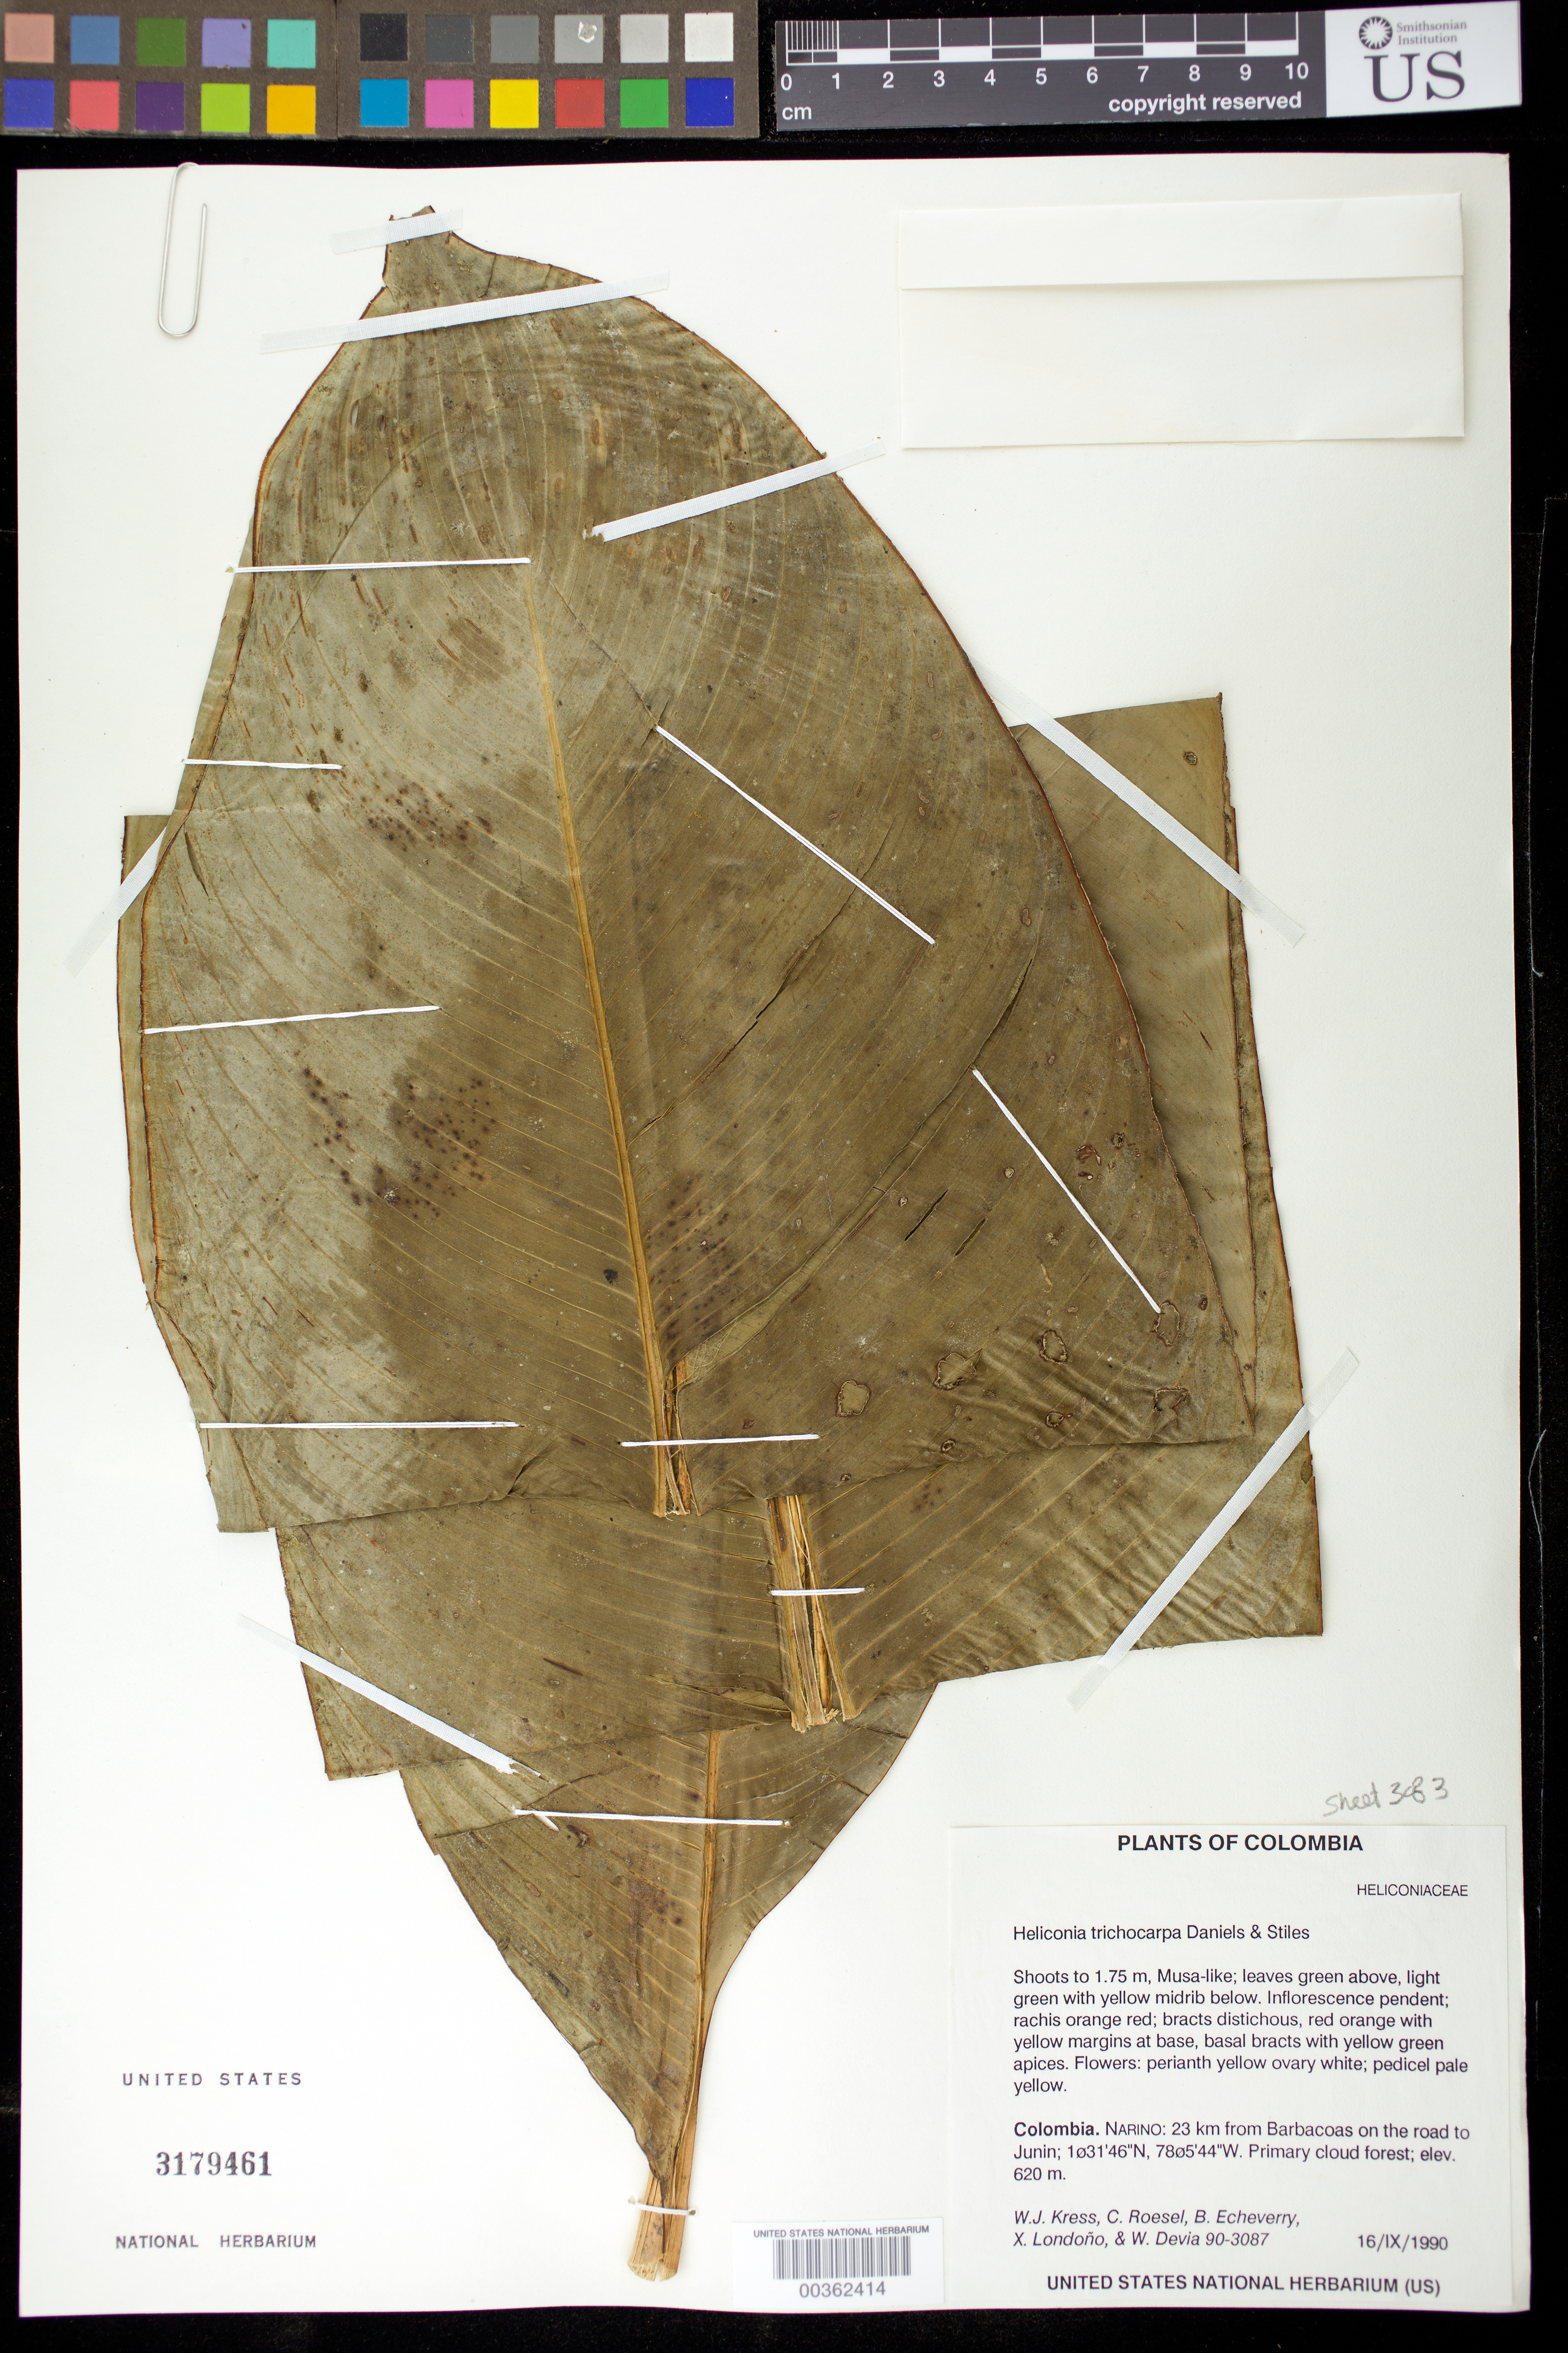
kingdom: Plantae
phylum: Tracheophyta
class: Liliopsida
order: Zingiberales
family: Heliconiaceae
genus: Heliconia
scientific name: Heliconia trichocarpa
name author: G.S. Daniels & F.G. Stiles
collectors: W. J. Kress, C. S. Roesel, B. Echeverry, X. Londoño & W. Devia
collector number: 90-3087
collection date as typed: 16 Sep 1990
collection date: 1990-09-16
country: Colombia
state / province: Nariño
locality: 23 km from Barbacoas on road to Junin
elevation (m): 620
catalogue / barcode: US 3179461